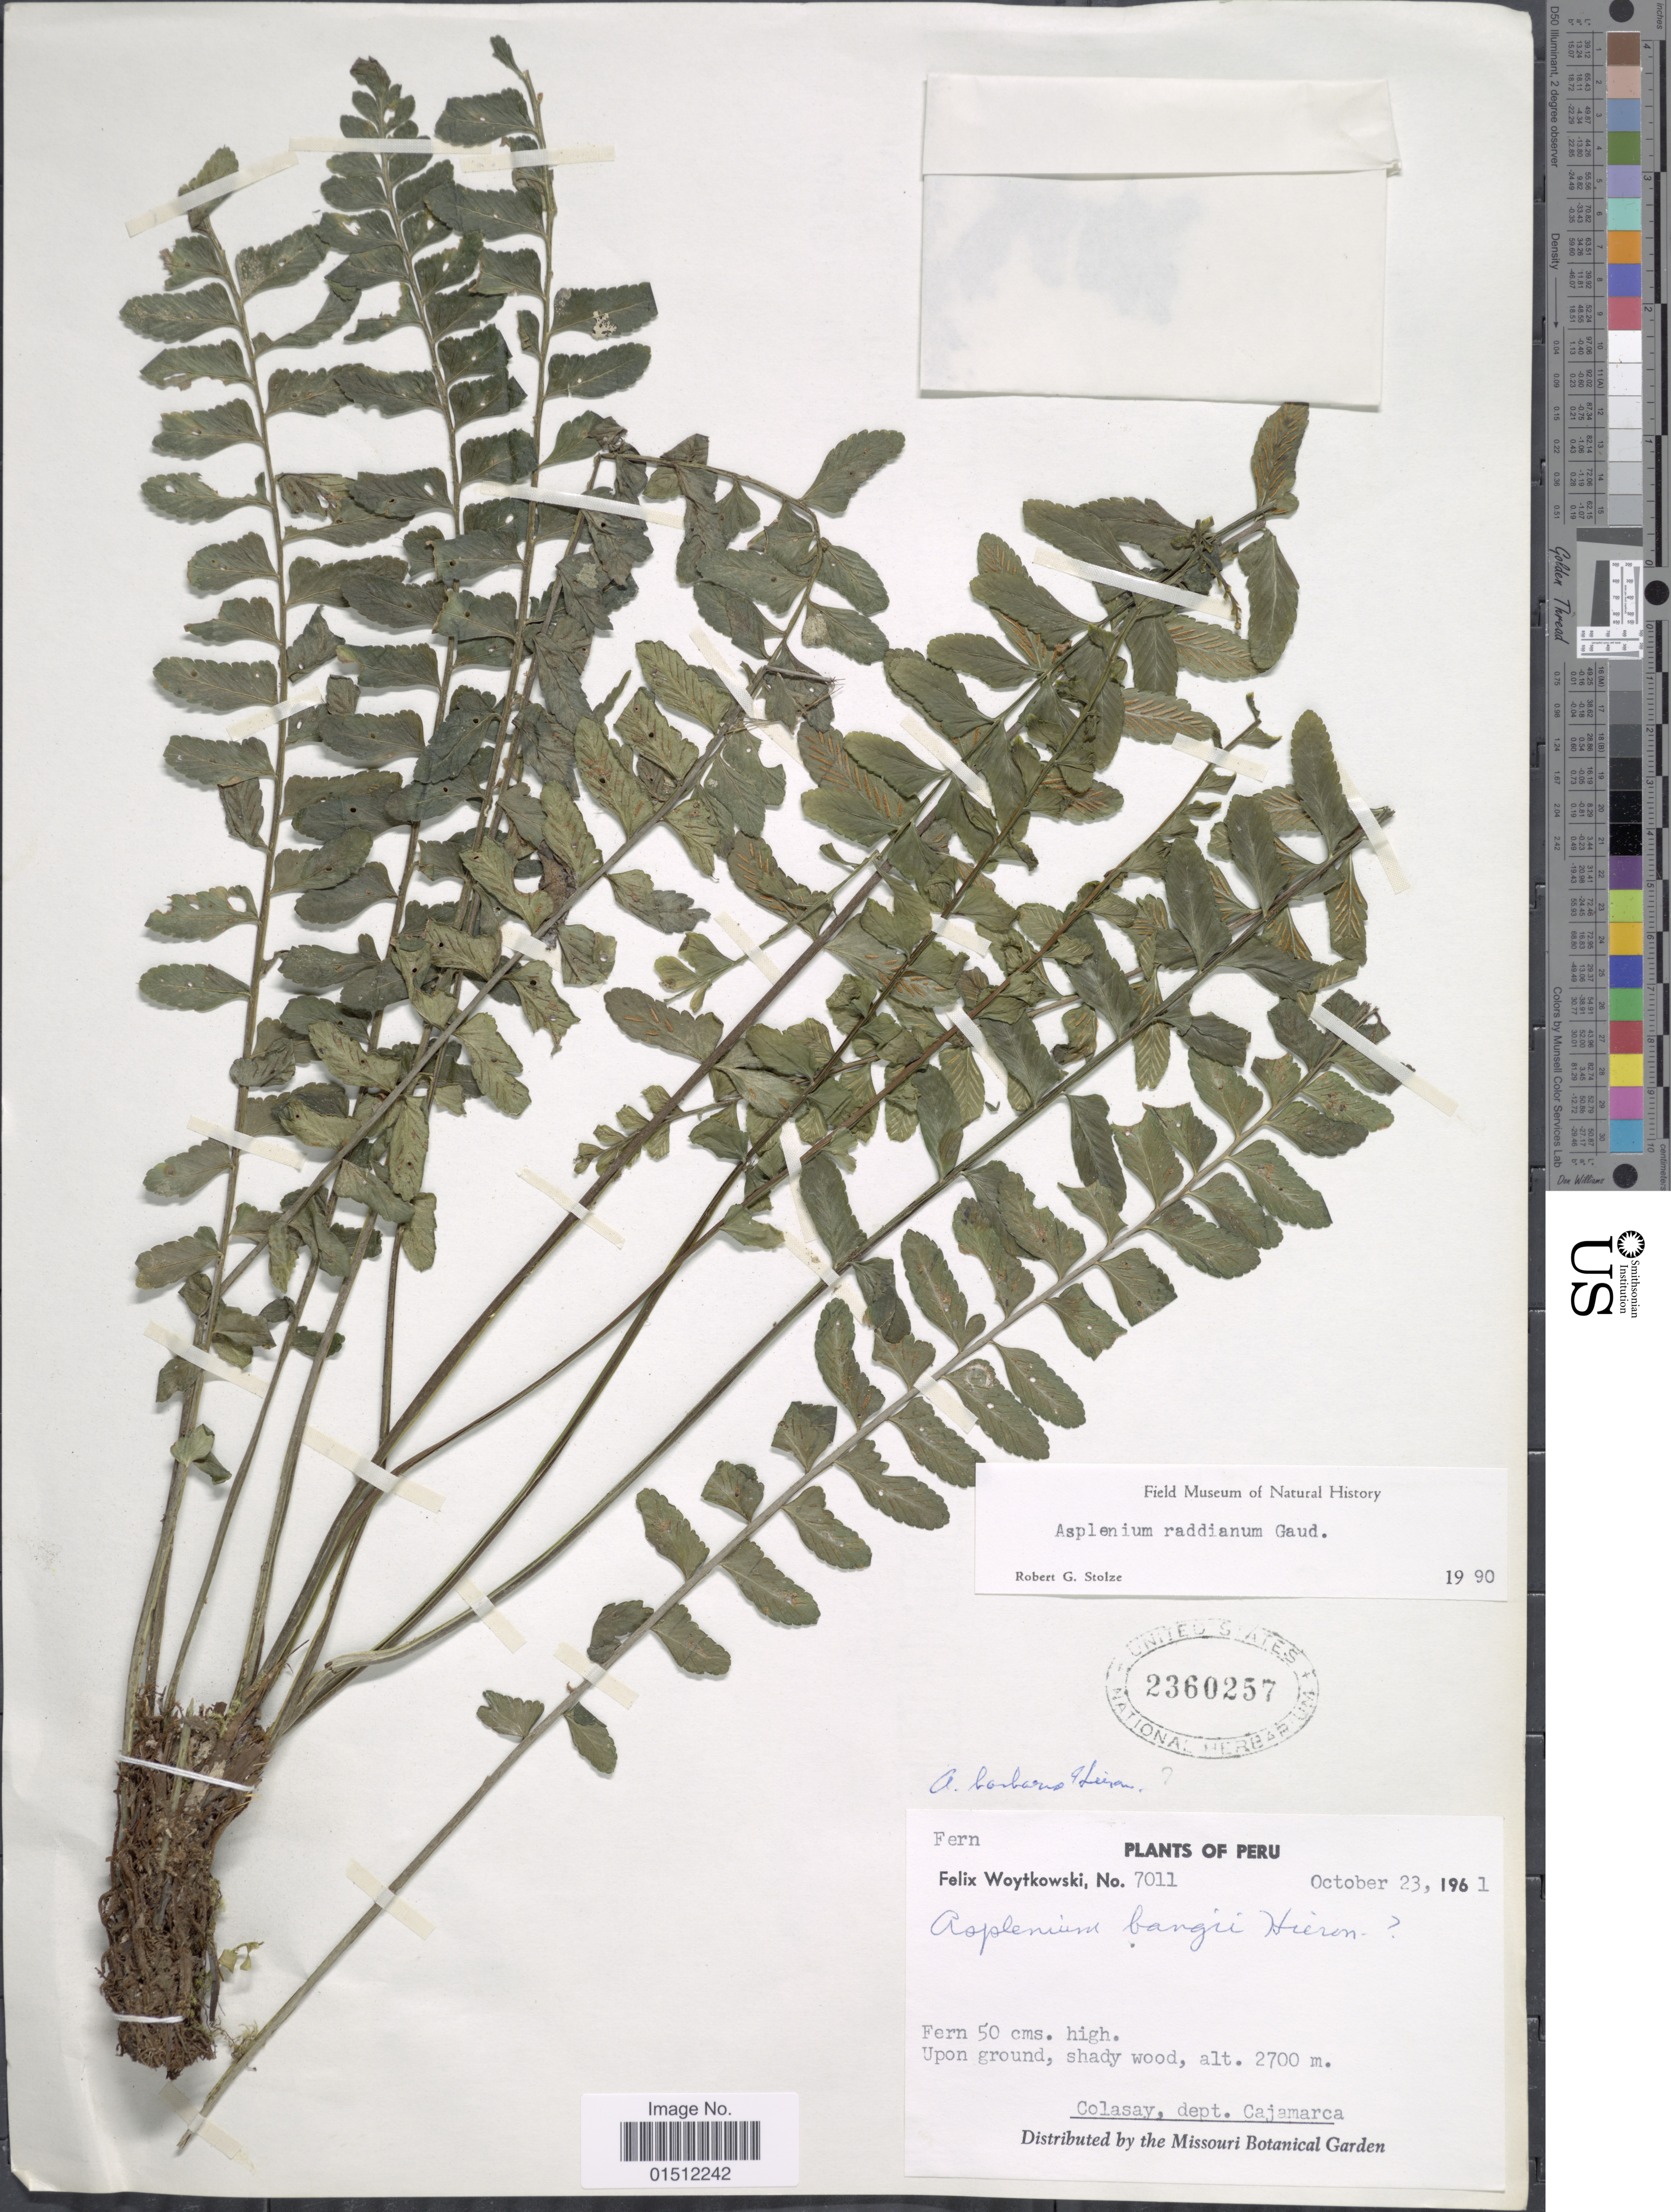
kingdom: Plantae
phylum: Tracheophyta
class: Polypodiopsida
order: Polypodiales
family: Aspleniaceae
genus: Asplenium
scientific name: Asplenium raddianum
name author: Gaudich.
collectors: F. Woytkowski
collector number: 7011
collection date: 1961-10-23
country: Peru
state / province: Cajamarca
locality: Colasay, dept. Cajamarca.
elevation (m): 2700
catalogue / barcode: US 2360257